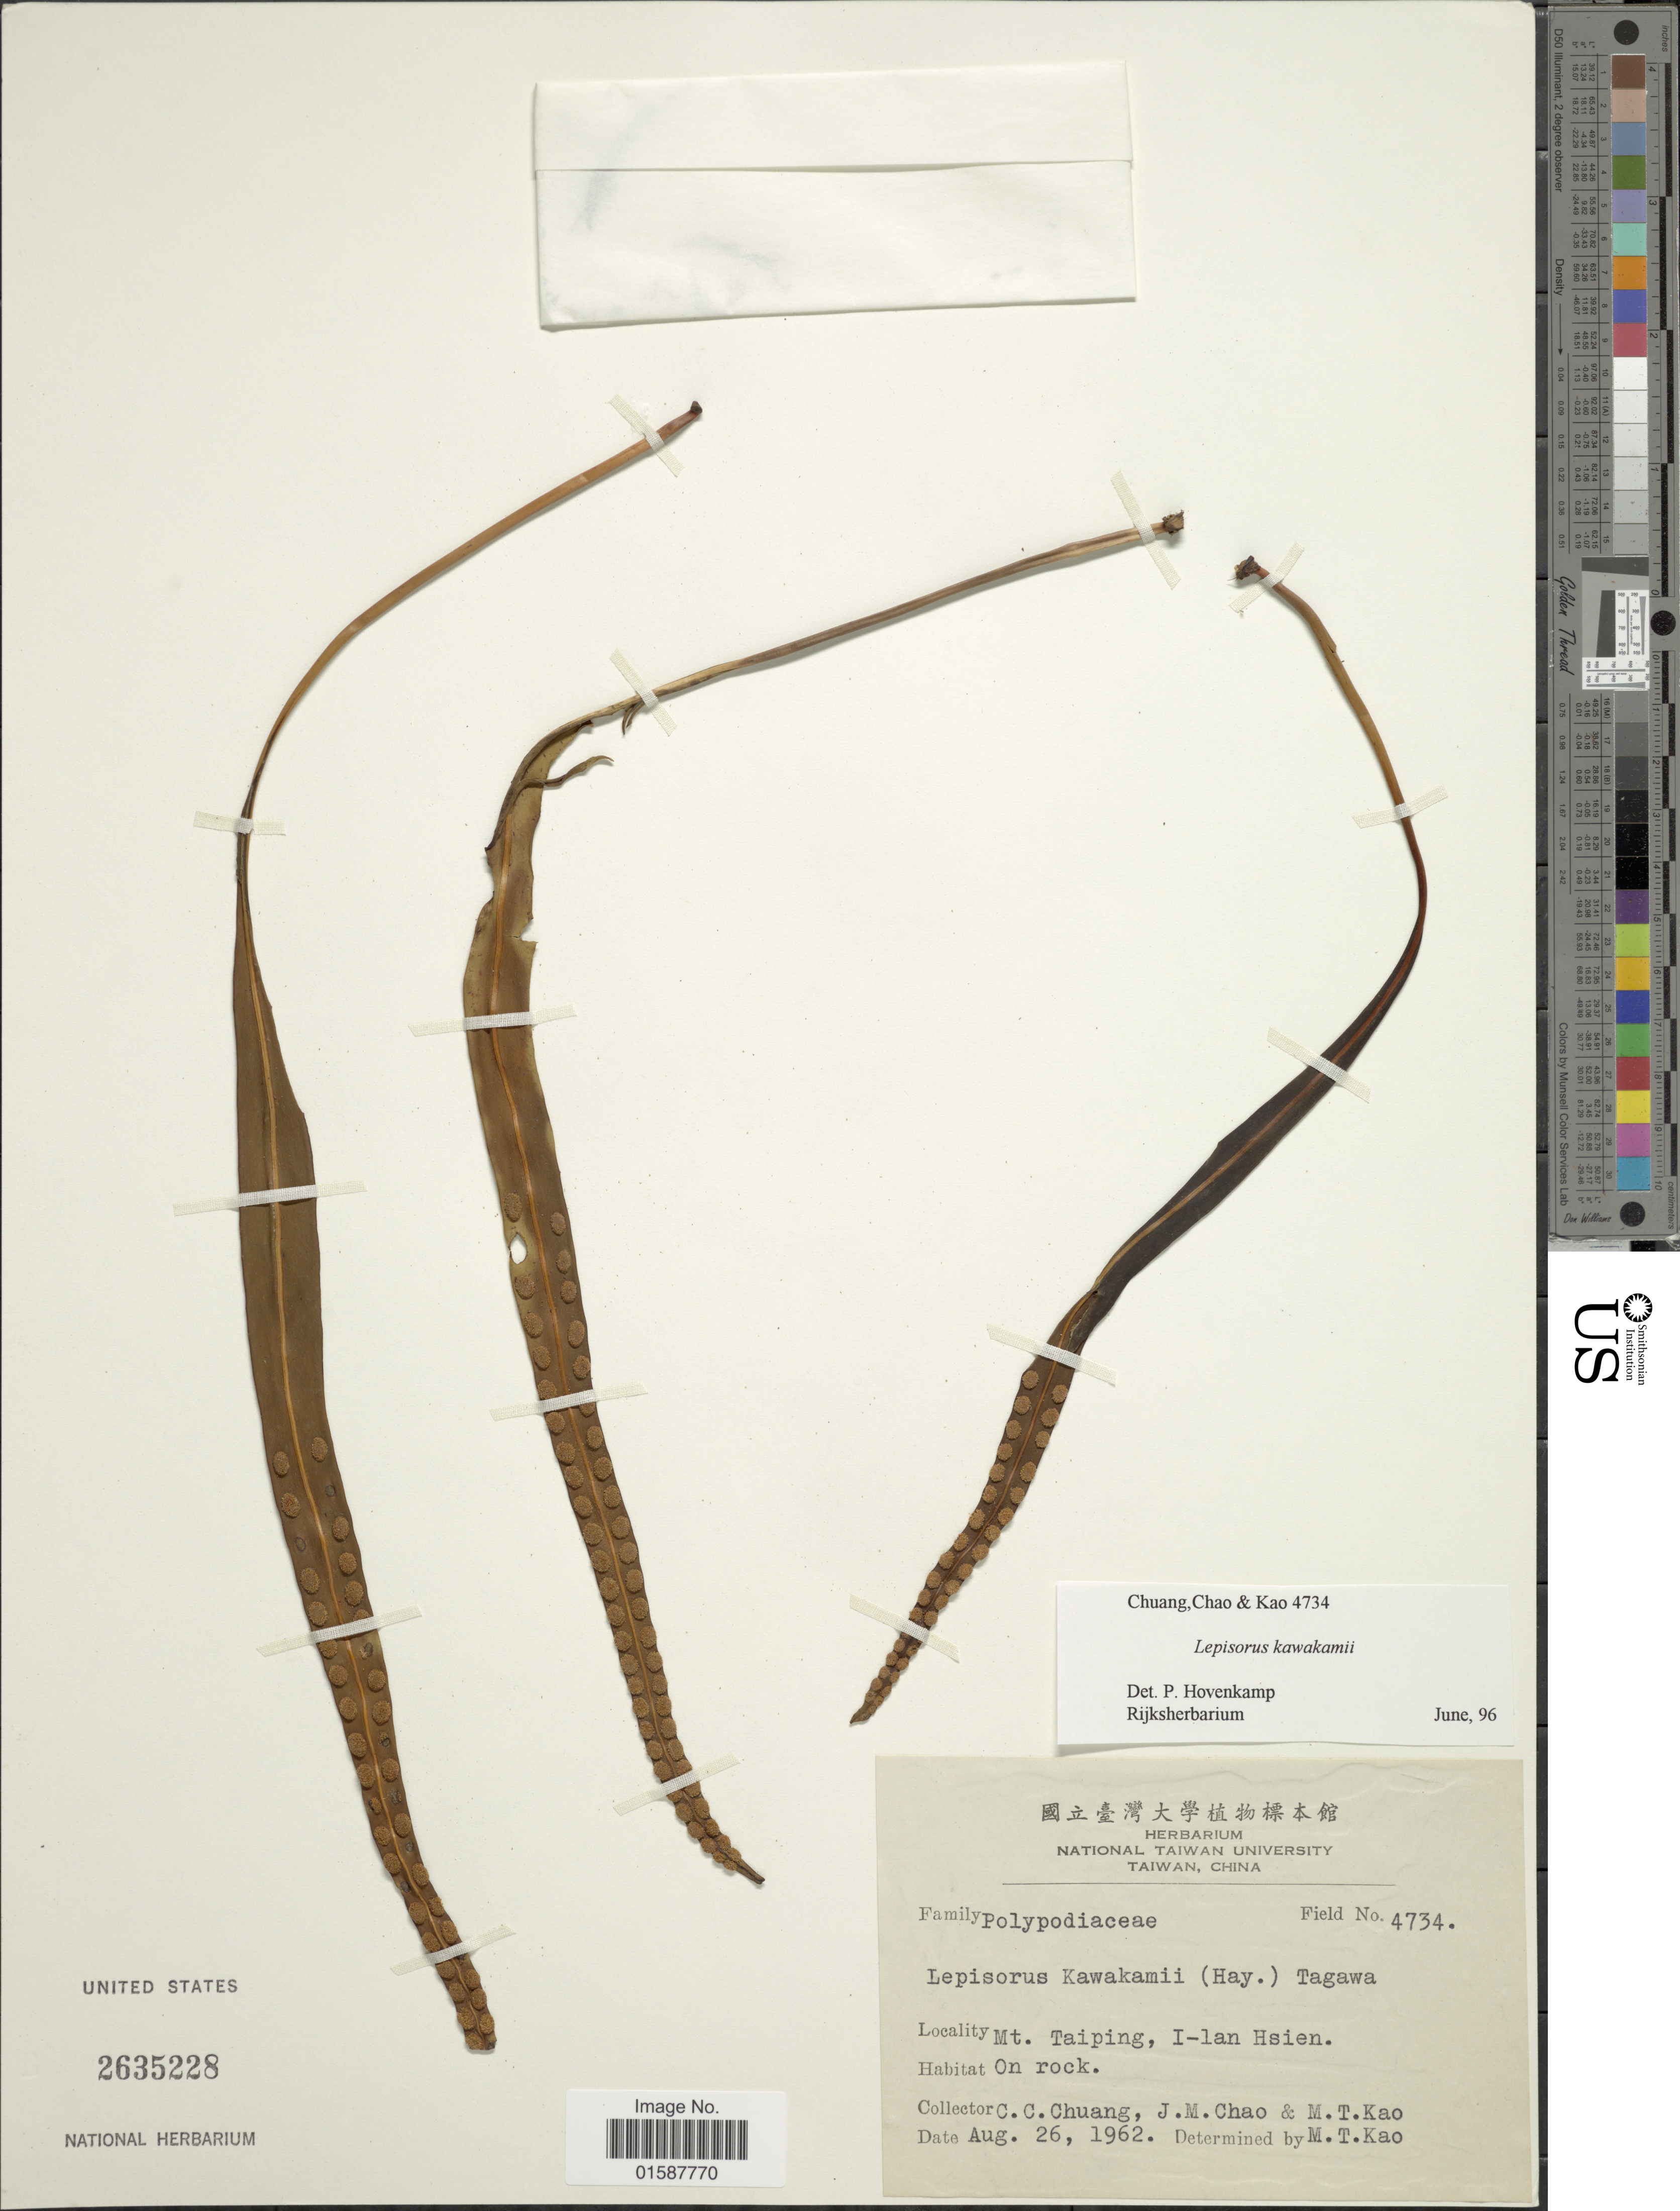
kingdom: Plantae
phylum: Tracheophyta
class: Polypodiopsida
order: Polypodiales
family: Polypodiaceae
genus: Lepisorus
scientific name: Lepisorus kawakamii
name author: (Hayata) Tagawa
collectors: C. C. Chuang, J. Chao & M. T. Kao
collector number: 4734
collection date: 1962-08-26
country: Taiwan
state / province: Ilan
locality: Mt. Taiping, I-lan Hsien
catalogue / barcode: US 2635228